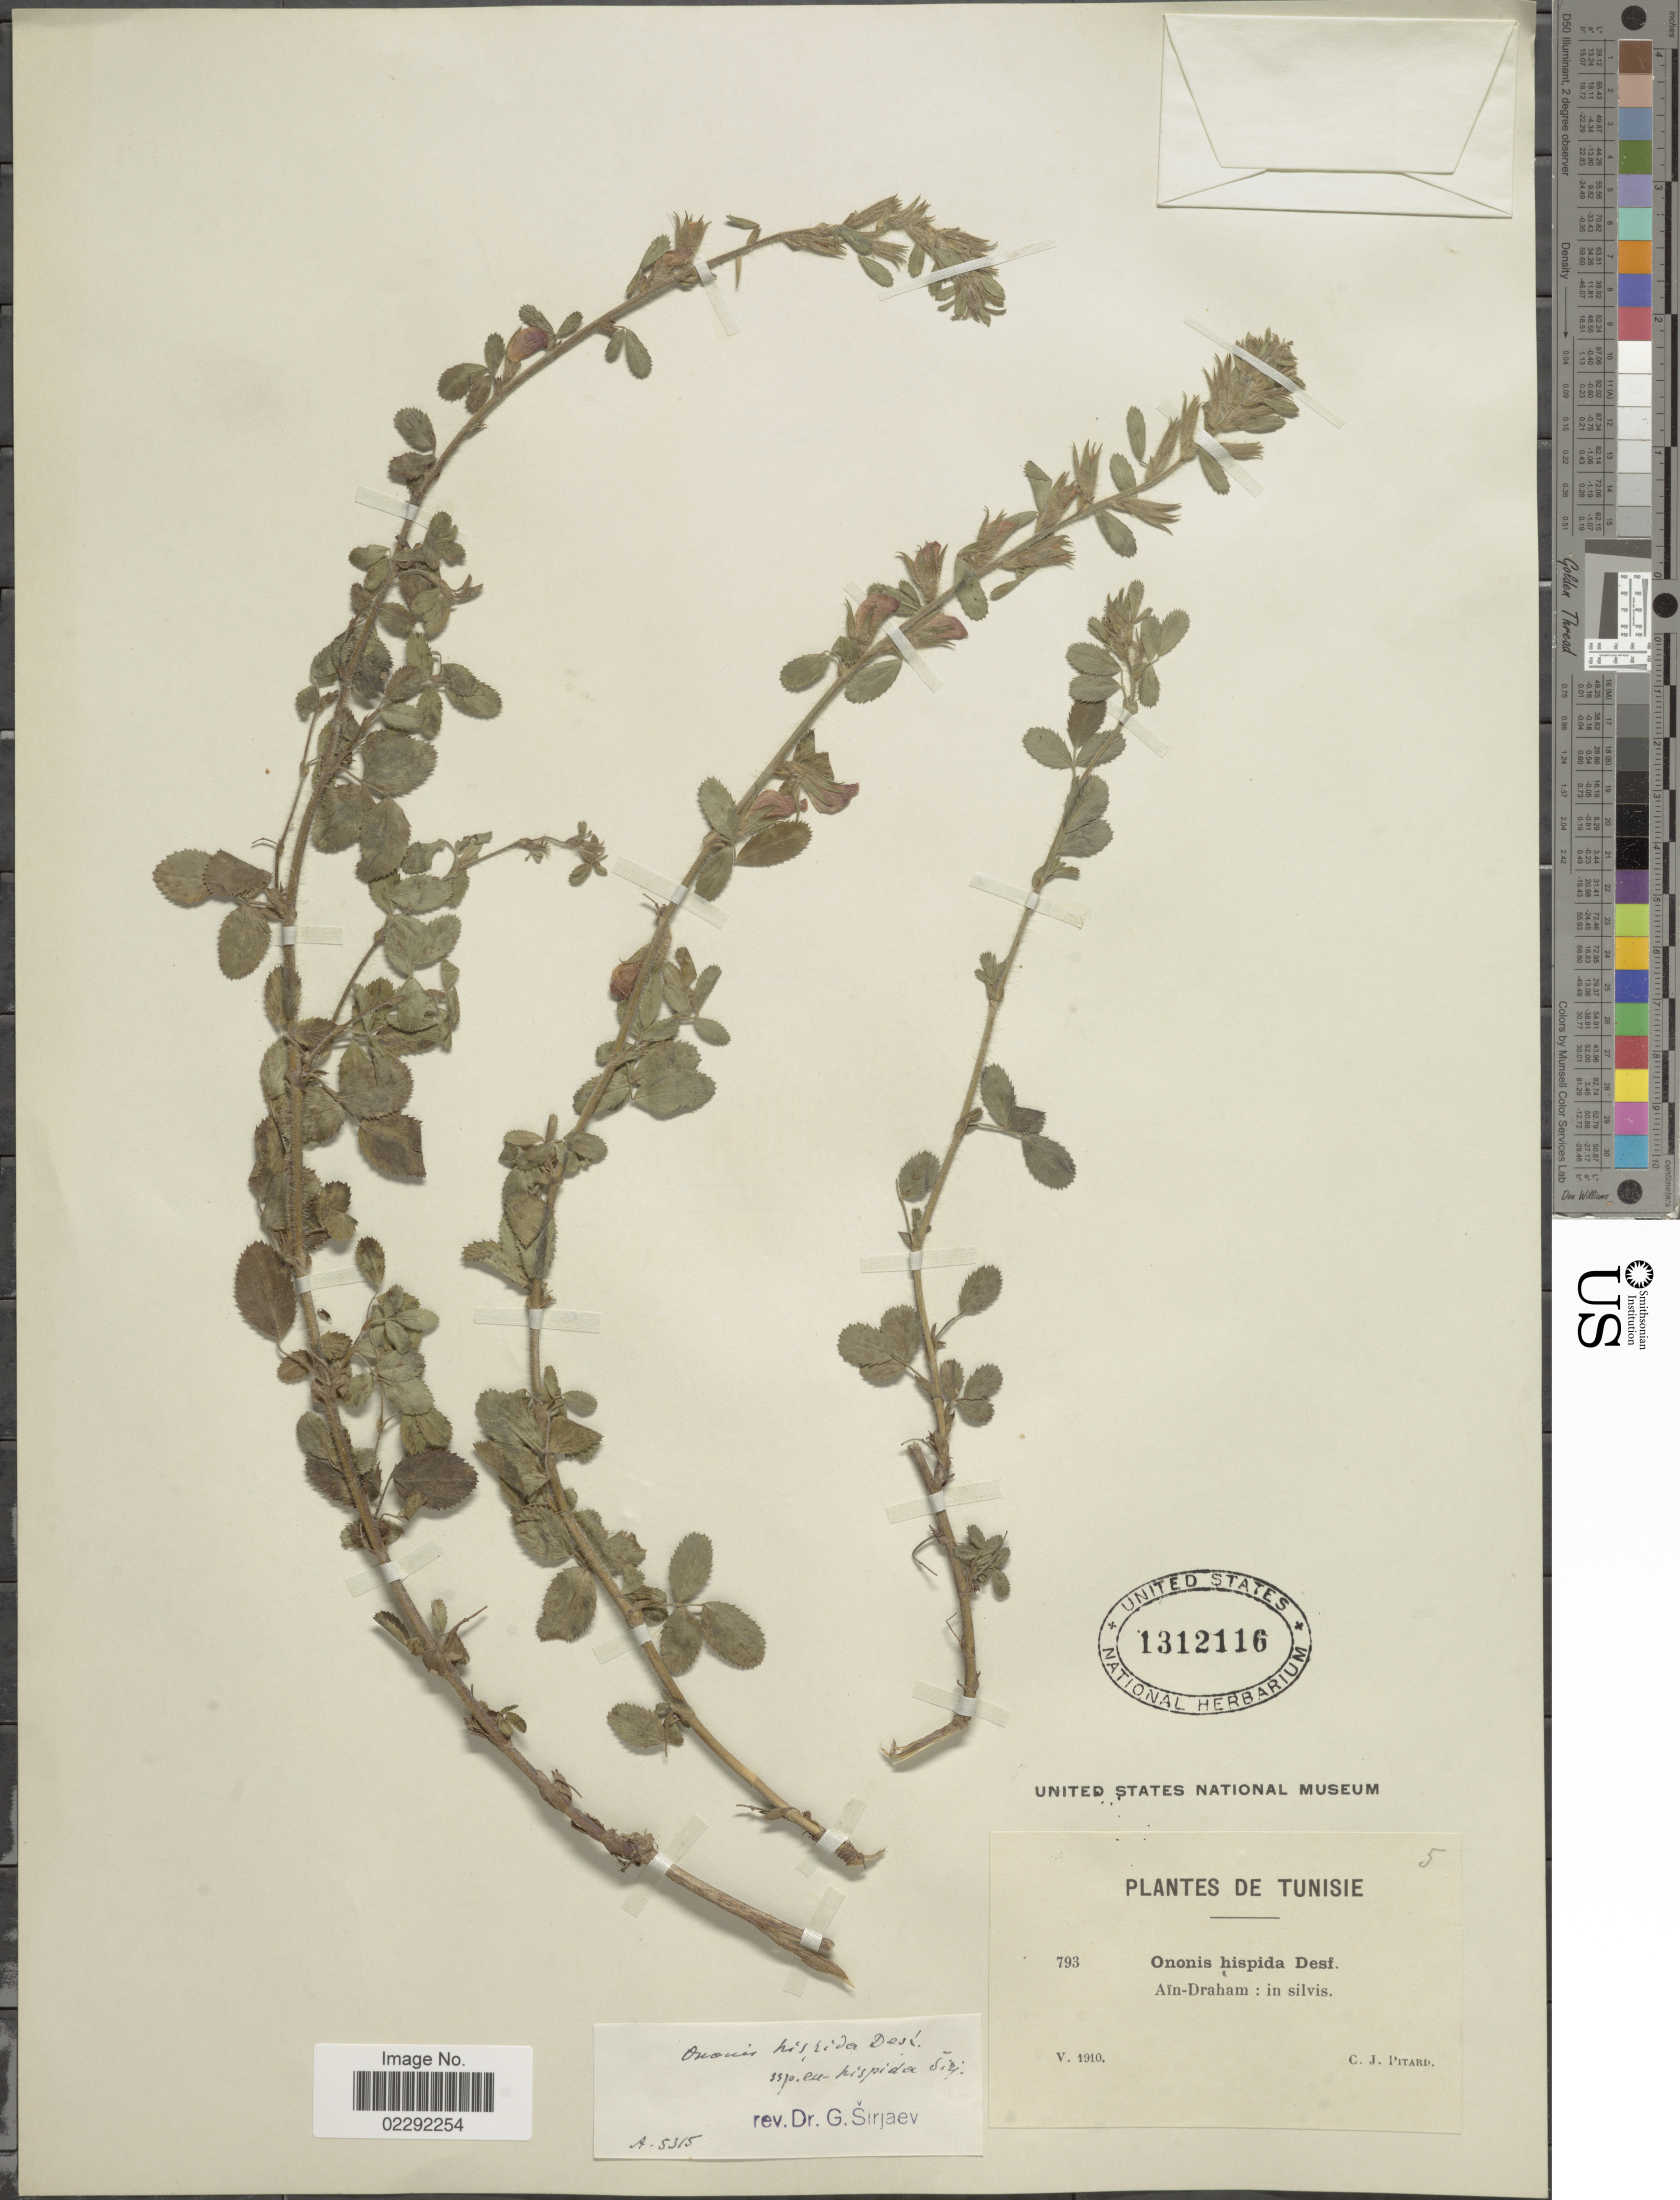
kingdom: Plantae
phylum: Tracheophyta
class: Magnoliopsida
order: Fabales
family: Fabaceae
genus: Ononis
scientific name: Ononis hispida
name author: Desf.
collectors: C. Pitard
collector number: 793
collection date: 1910-05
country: Tunisia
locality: Aïn-Draham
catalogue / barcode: US 1312116